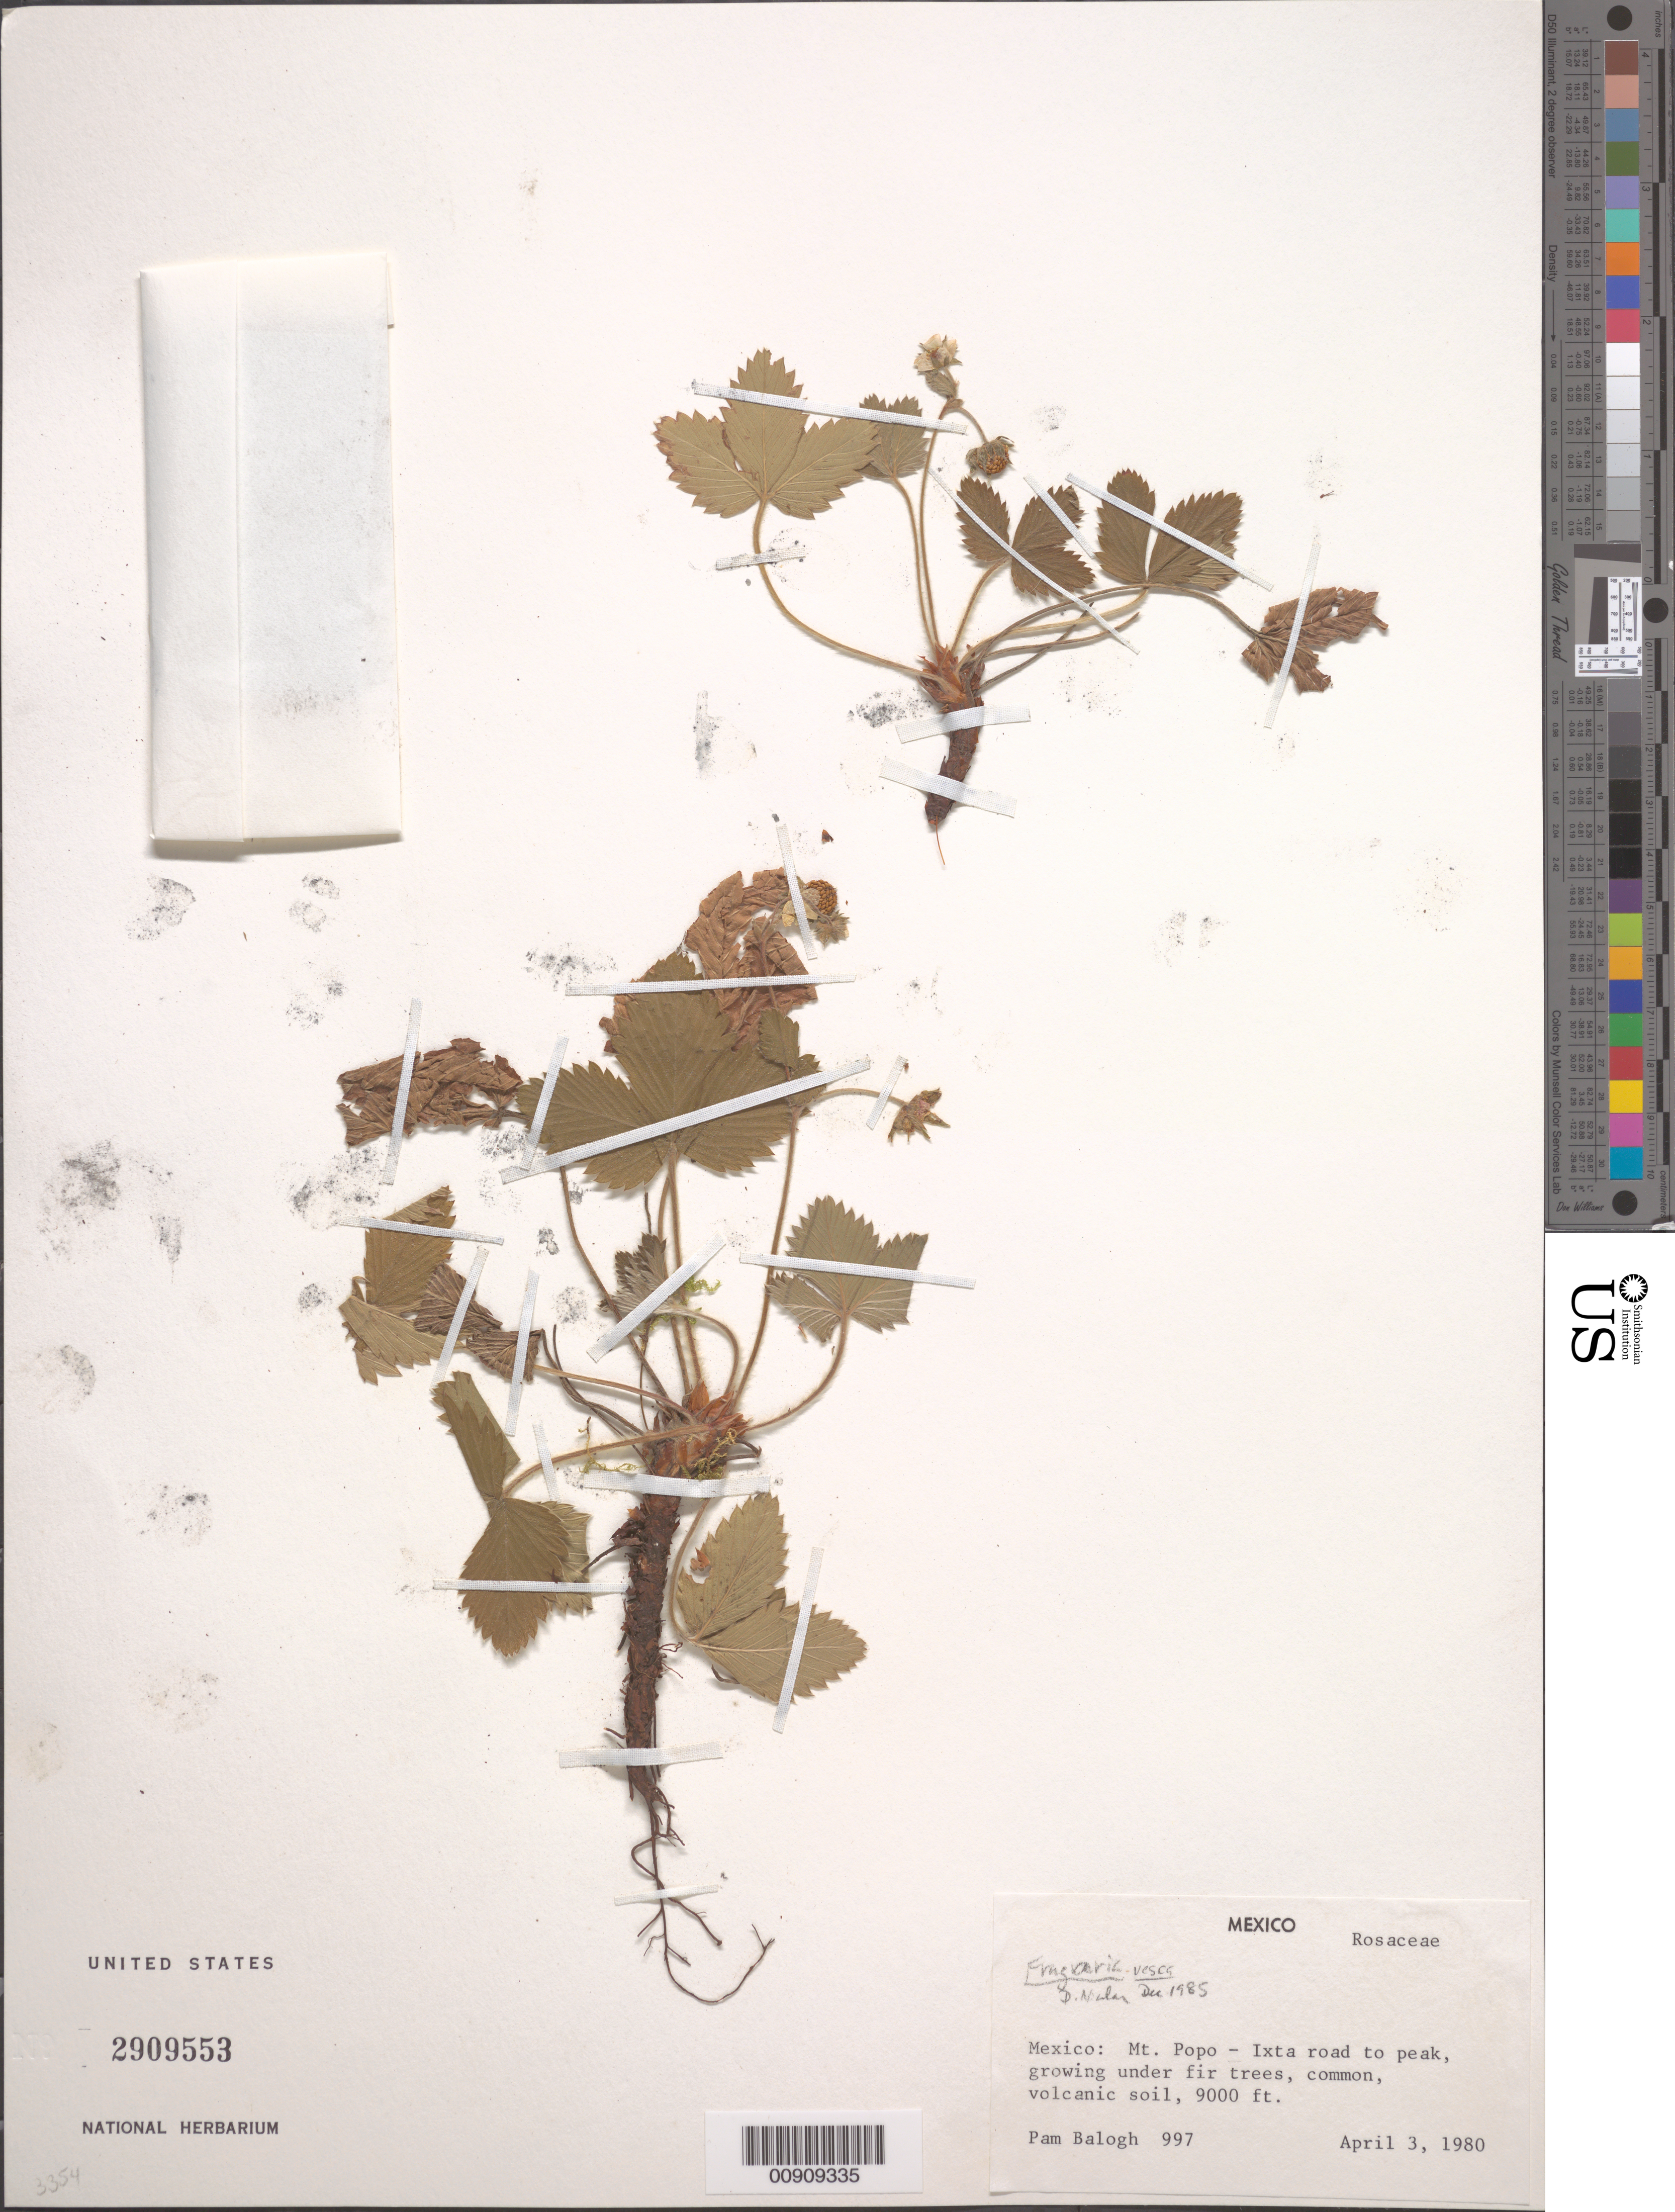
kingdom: Plantae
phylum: Tracheophyta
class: Magnoliopsida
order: Rosales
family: Rosaceae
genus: Fragaria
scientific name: Fragaria vesca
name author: L.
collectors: P. Balogh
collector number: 997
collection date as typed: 03 Apr 1980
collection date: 1980-04-03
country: Mexico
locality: Mt. Popo - Ixta road to peak.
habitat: Growing under fir trees, volcanic soil.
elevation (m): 2743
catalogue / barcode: US 2909553